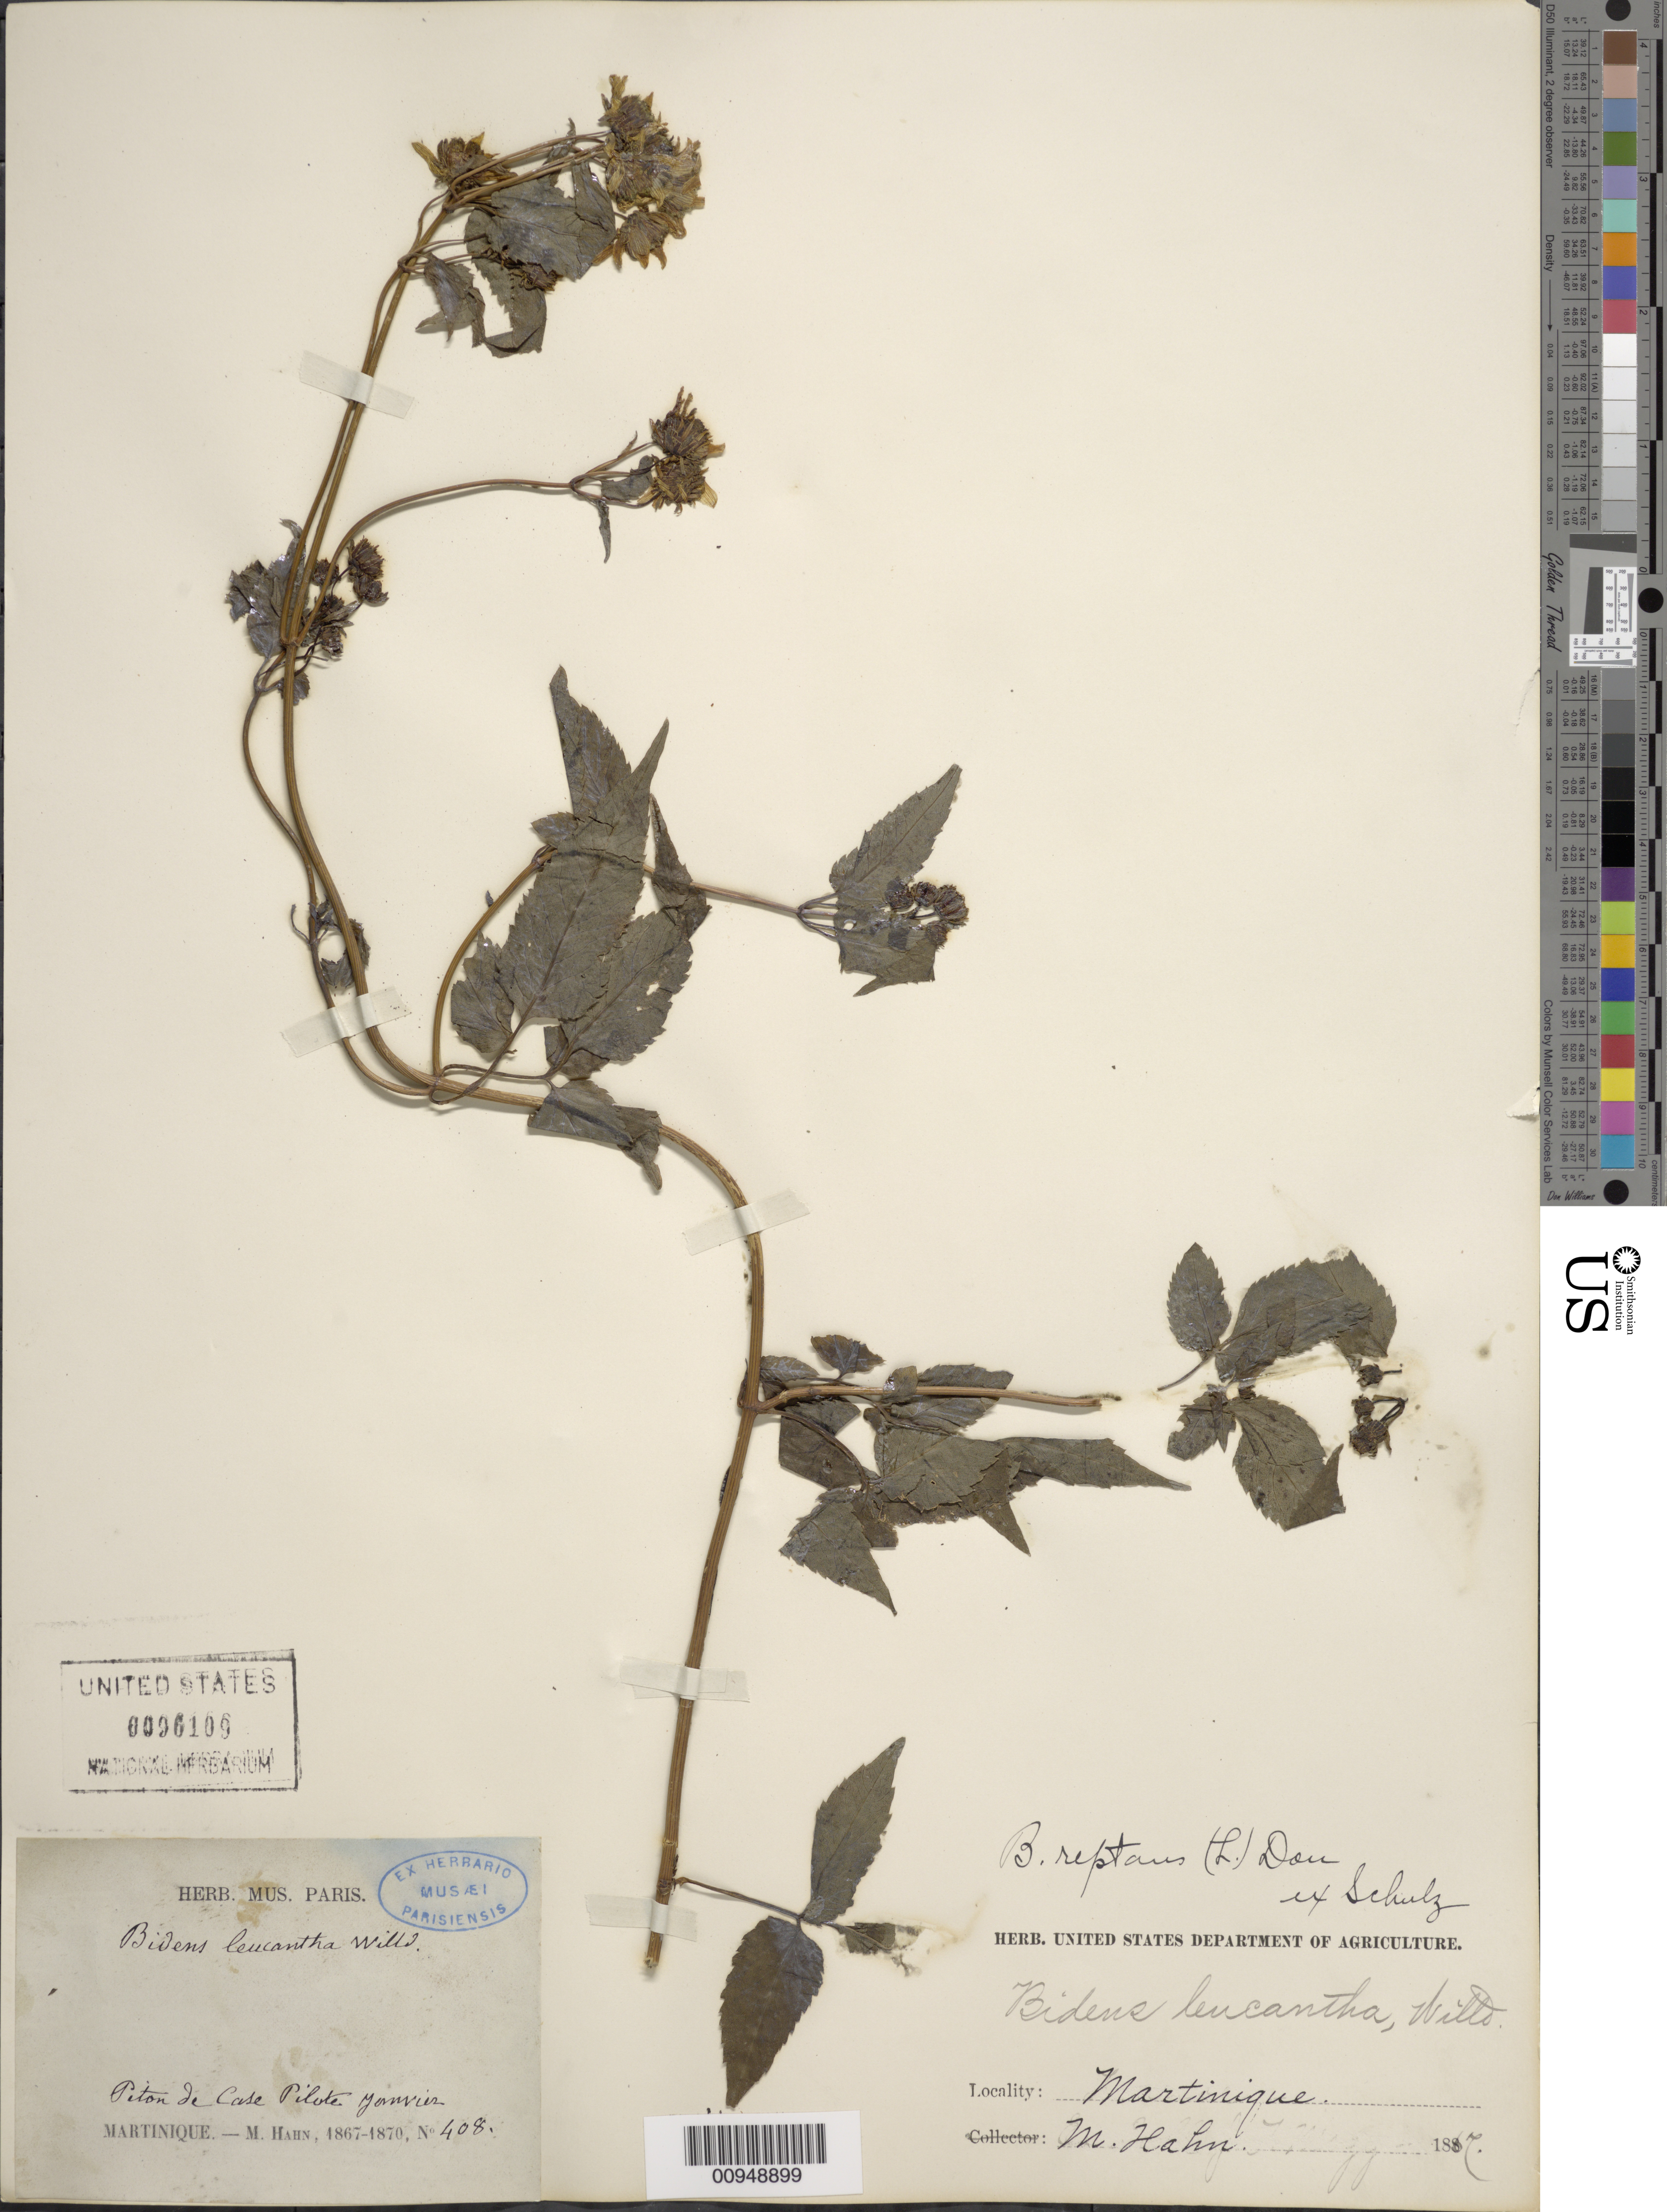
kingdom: Plantae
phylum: Tracheophyta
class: Magnoliopsida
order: Asterales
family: Asteraceae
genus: Bidens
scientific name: Bidens reptans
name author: (L.) G. Don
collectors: M. Hahn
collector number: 408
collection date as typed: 1867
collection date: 1867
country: Martinique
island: Martinique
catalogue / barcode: US 96109